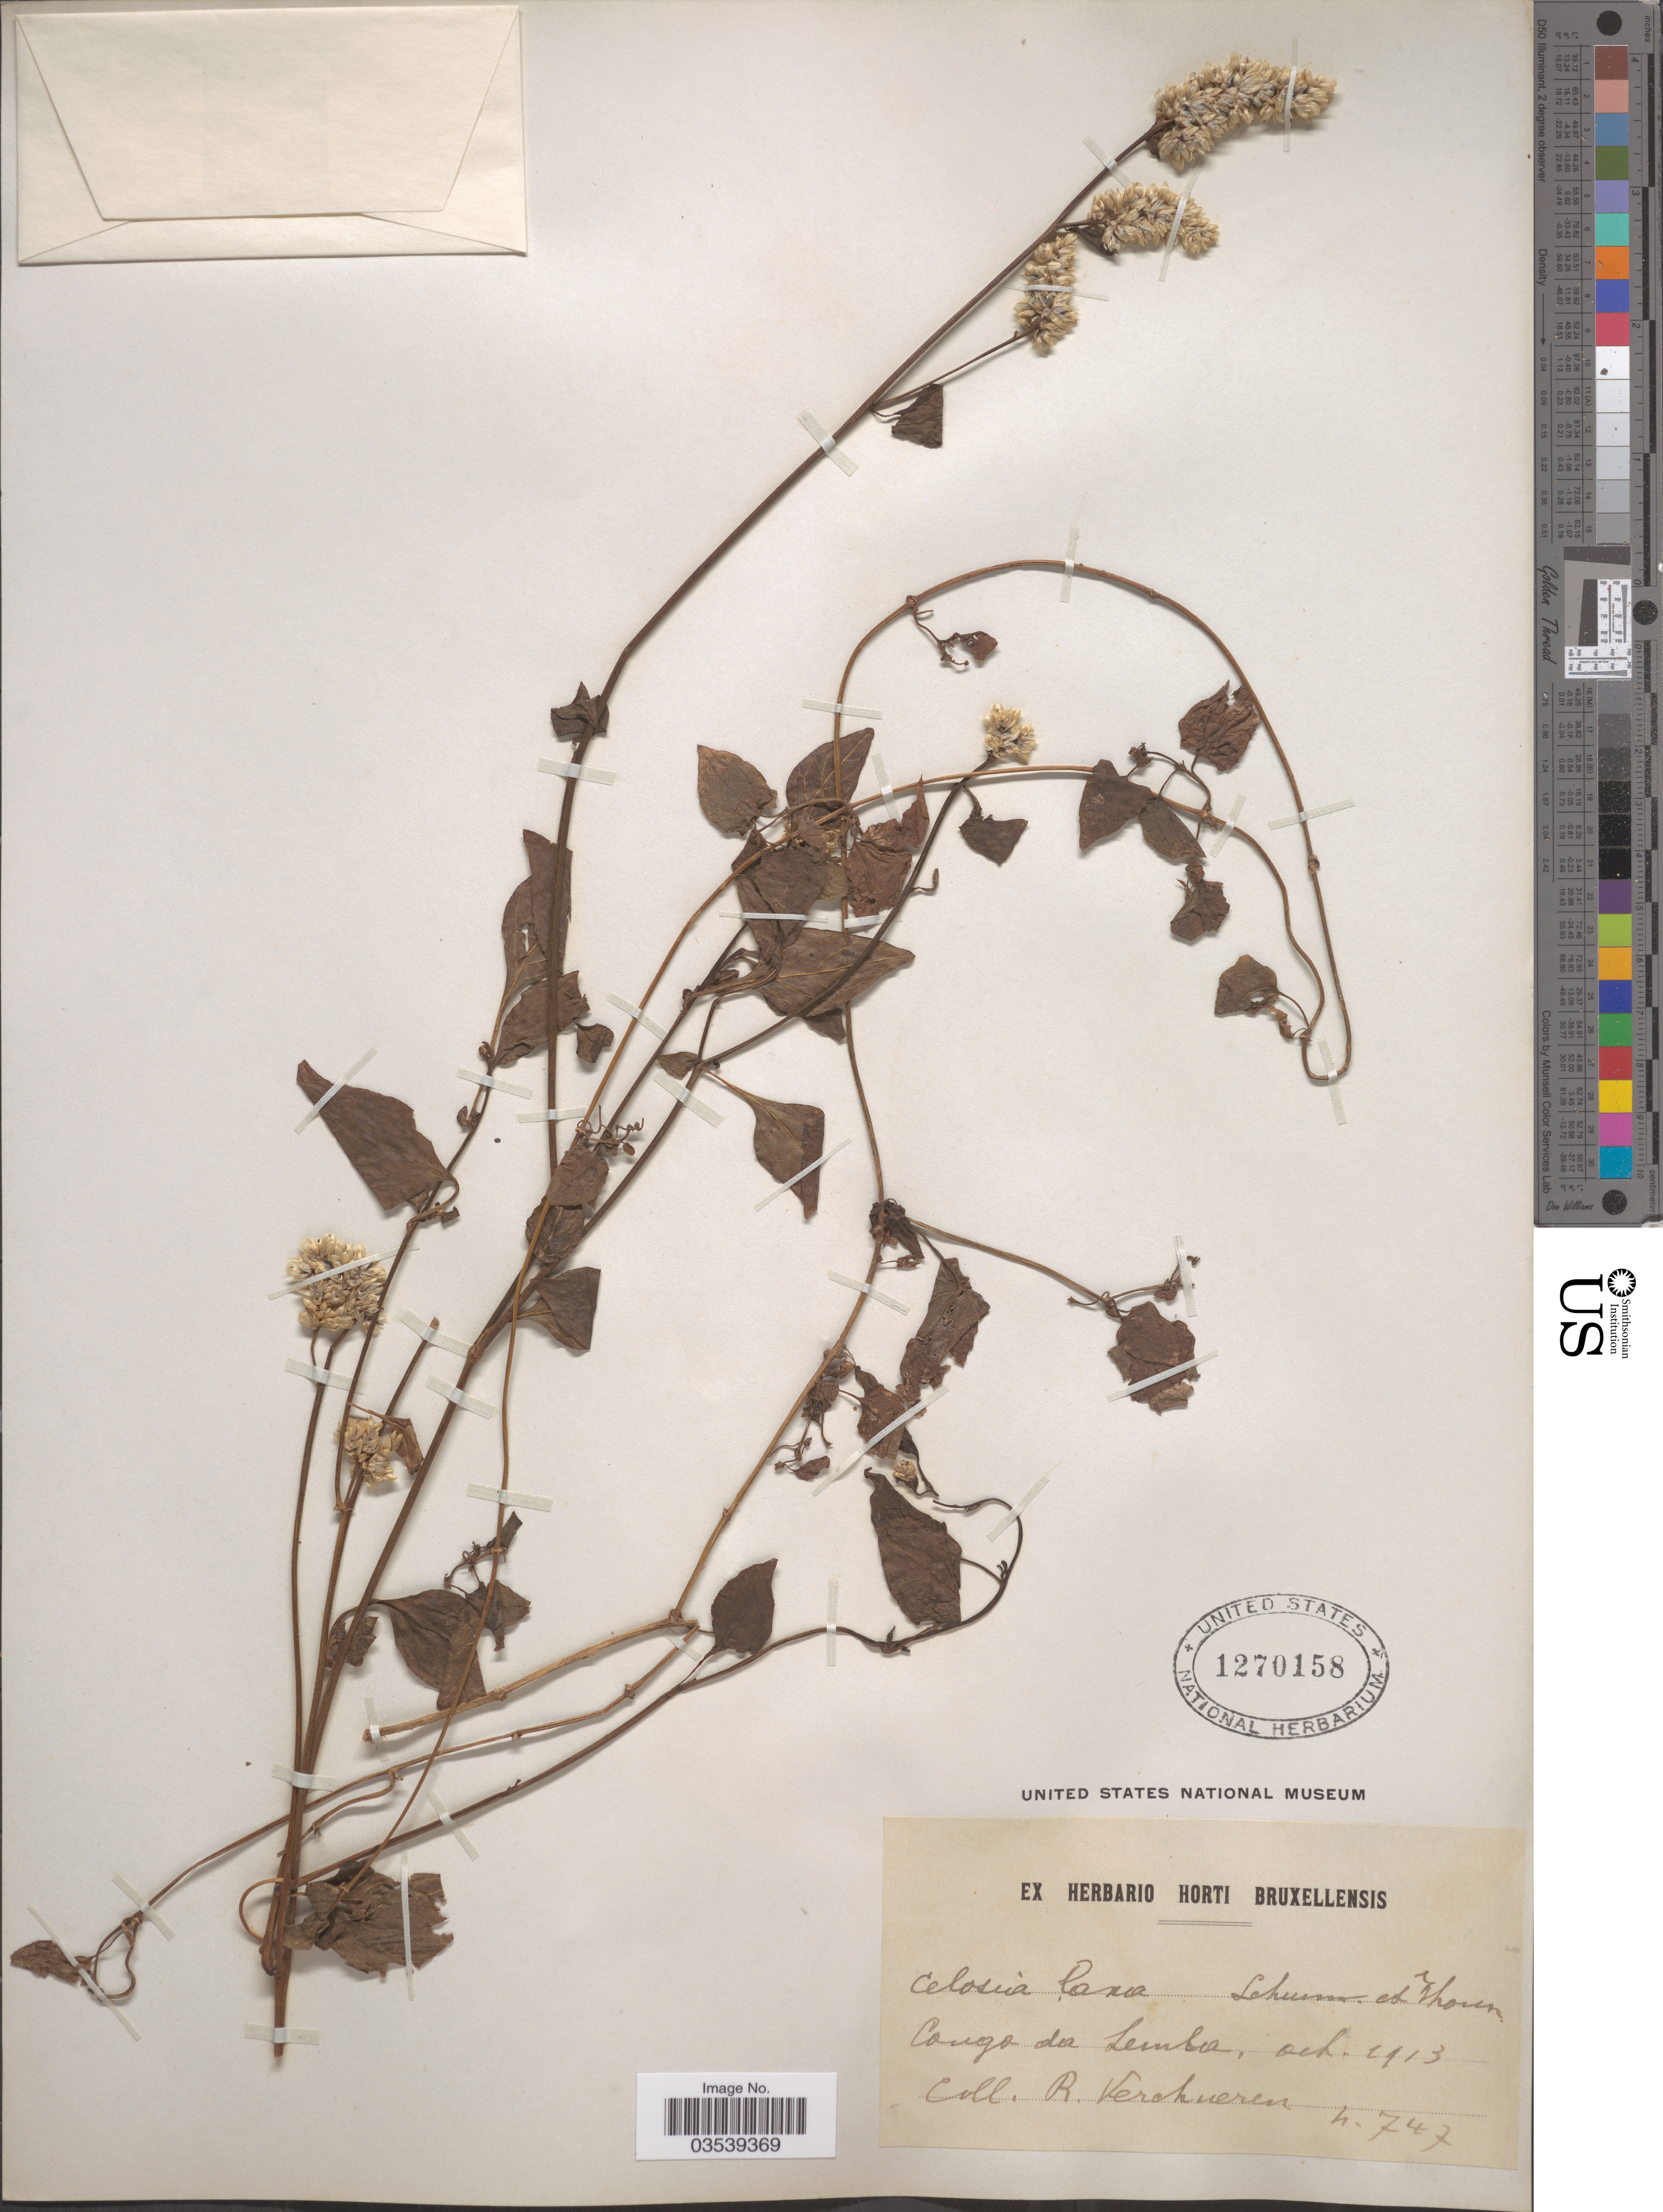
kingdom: Plantae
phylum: Tracheophyta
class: Magnoliopsida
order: Caryophyllales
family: Amaranthaceae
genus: Celosia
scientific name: Celosia laxa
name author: Schumach. & Thonn.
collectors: R. Verschueren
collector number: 747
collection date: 1913-10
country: Congo, Democratic Republic of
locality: Congo da Lemba.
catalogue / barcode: US 1270158